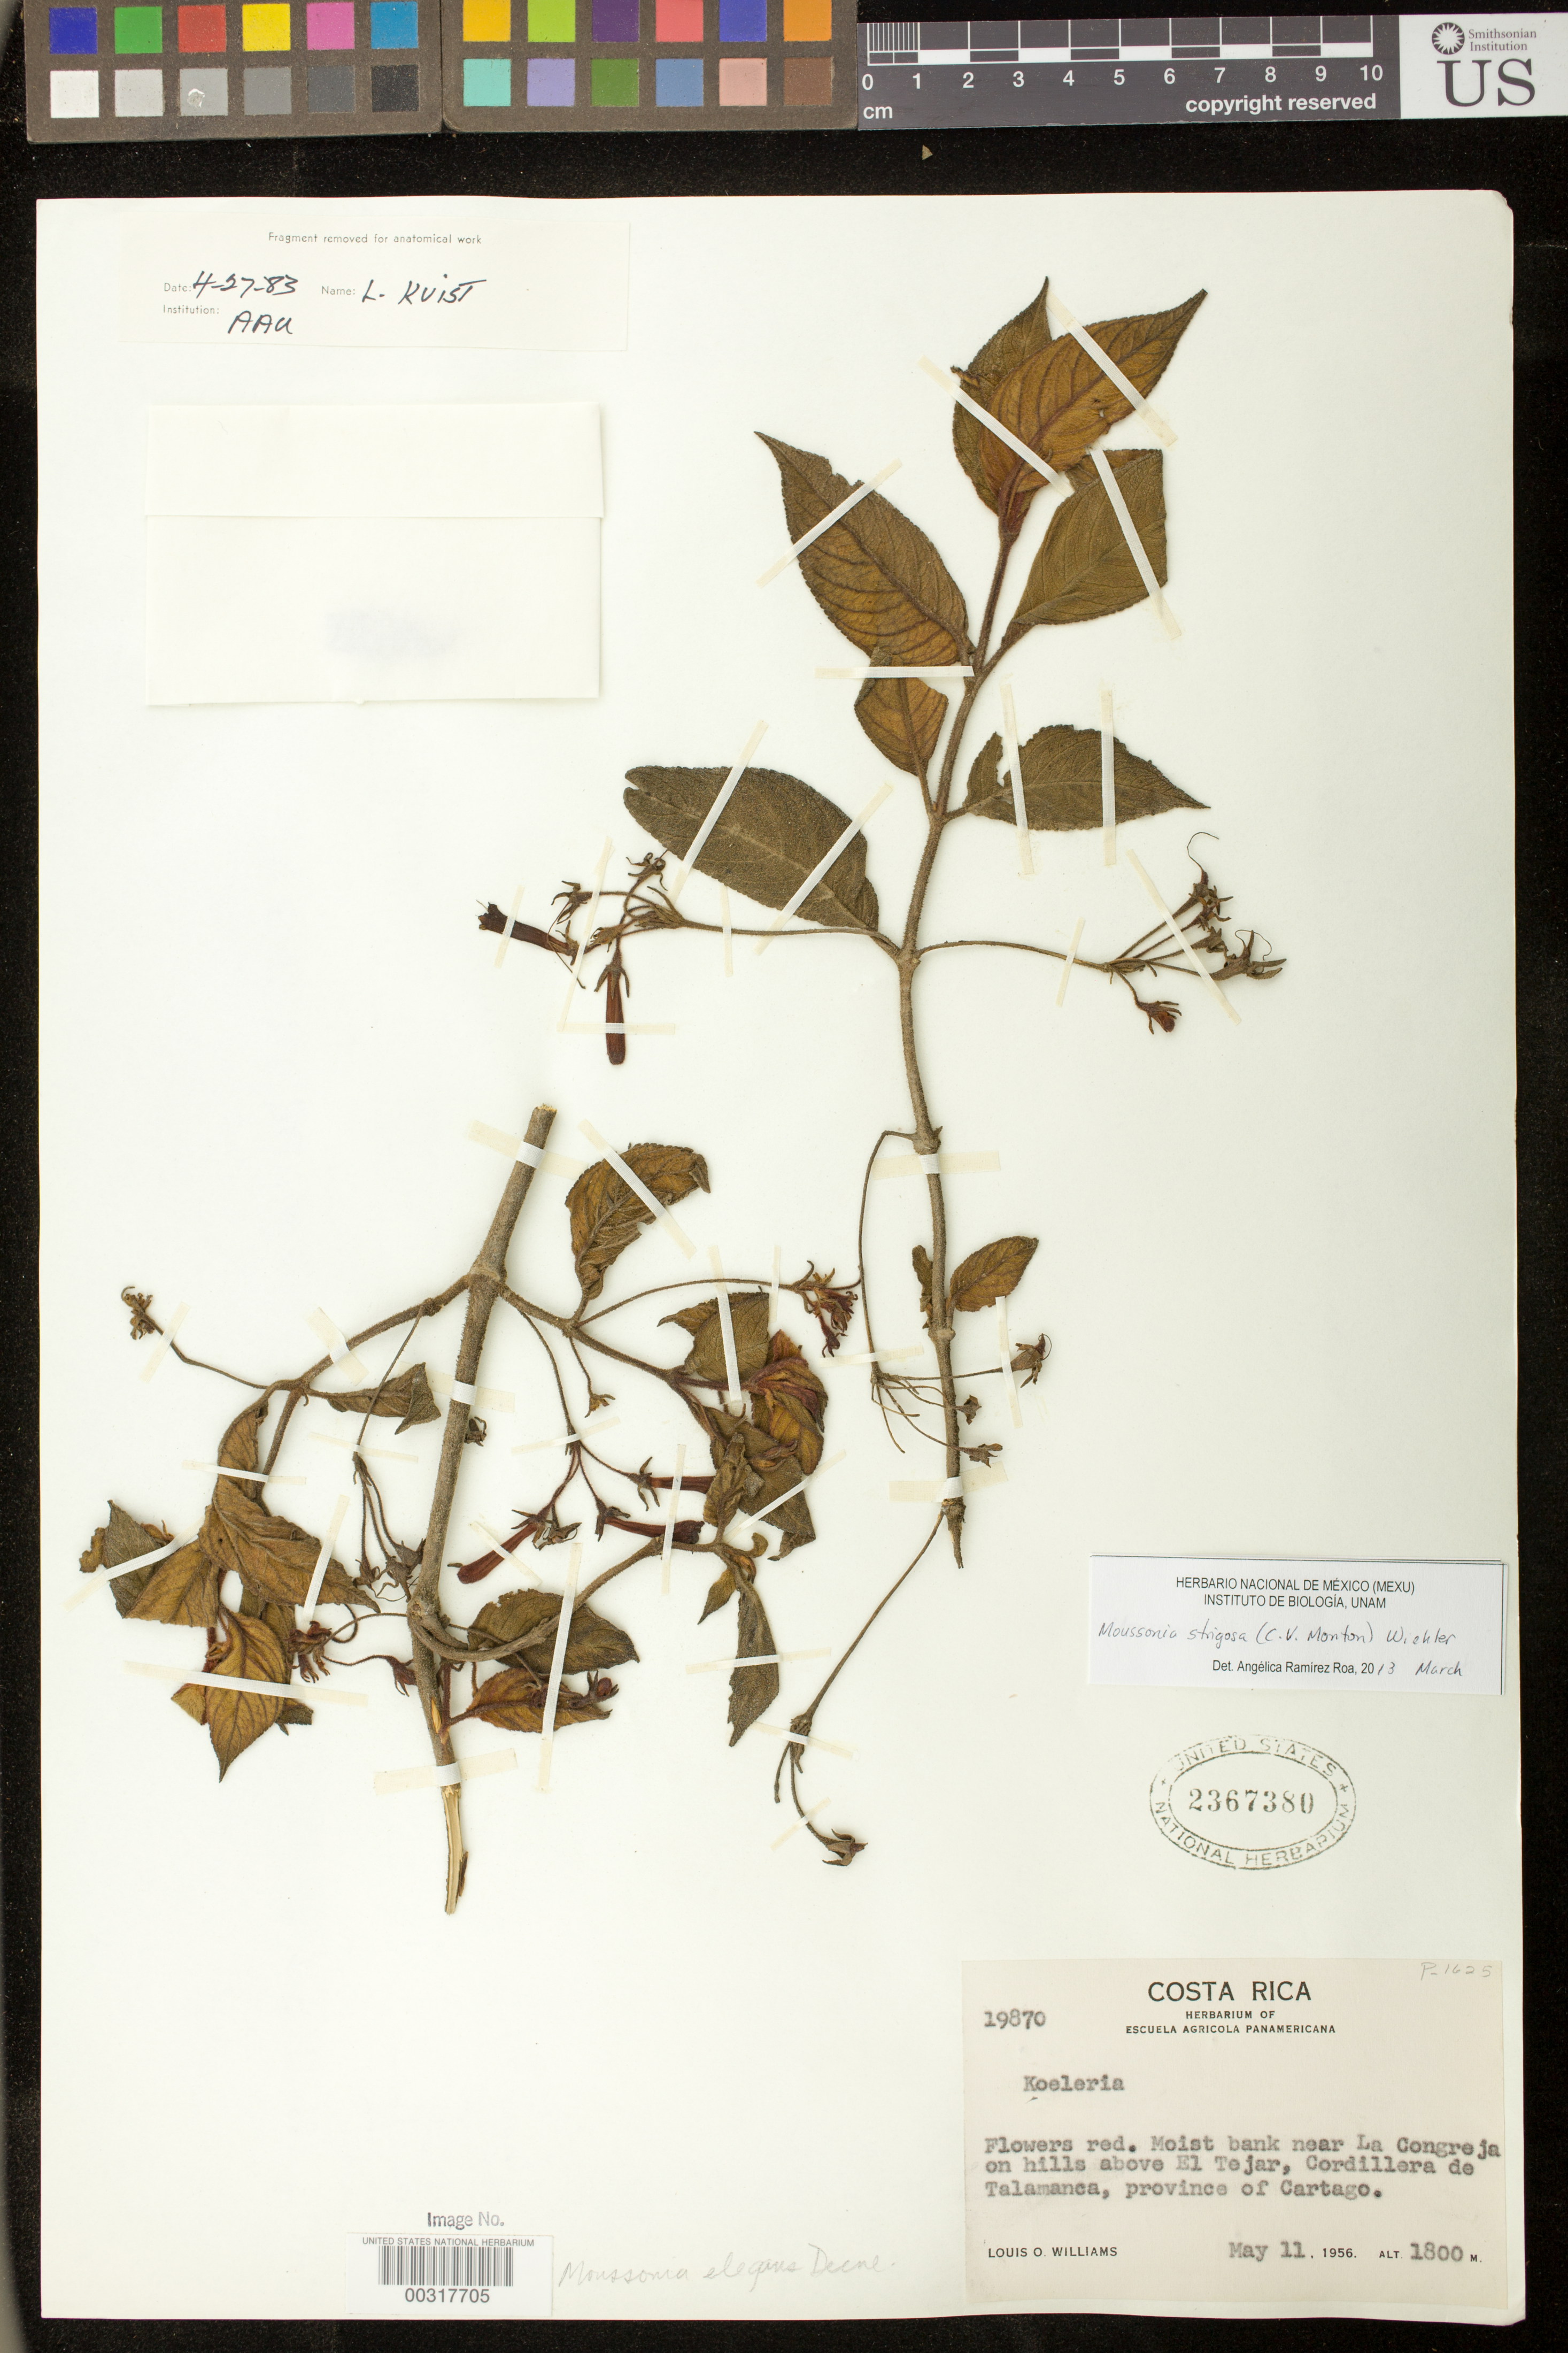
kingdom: Plantae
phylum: Tracheophyta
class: Magnoliopsida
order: Lamiales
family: Gesneriaceae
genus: Moussonia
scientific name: Moussonia strigosa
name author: (C.V. Morton) Wiehler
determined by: Ramírez-Roa, A.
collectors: L. O. Williams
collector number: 19870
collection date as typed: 11 May 1956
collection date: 1956-05-11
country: Costa Rica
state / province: Cartago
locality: Near La Congreja on hills above El Tejar, Cordillera de Talamanca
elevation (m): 1800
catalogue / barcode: US 2367380